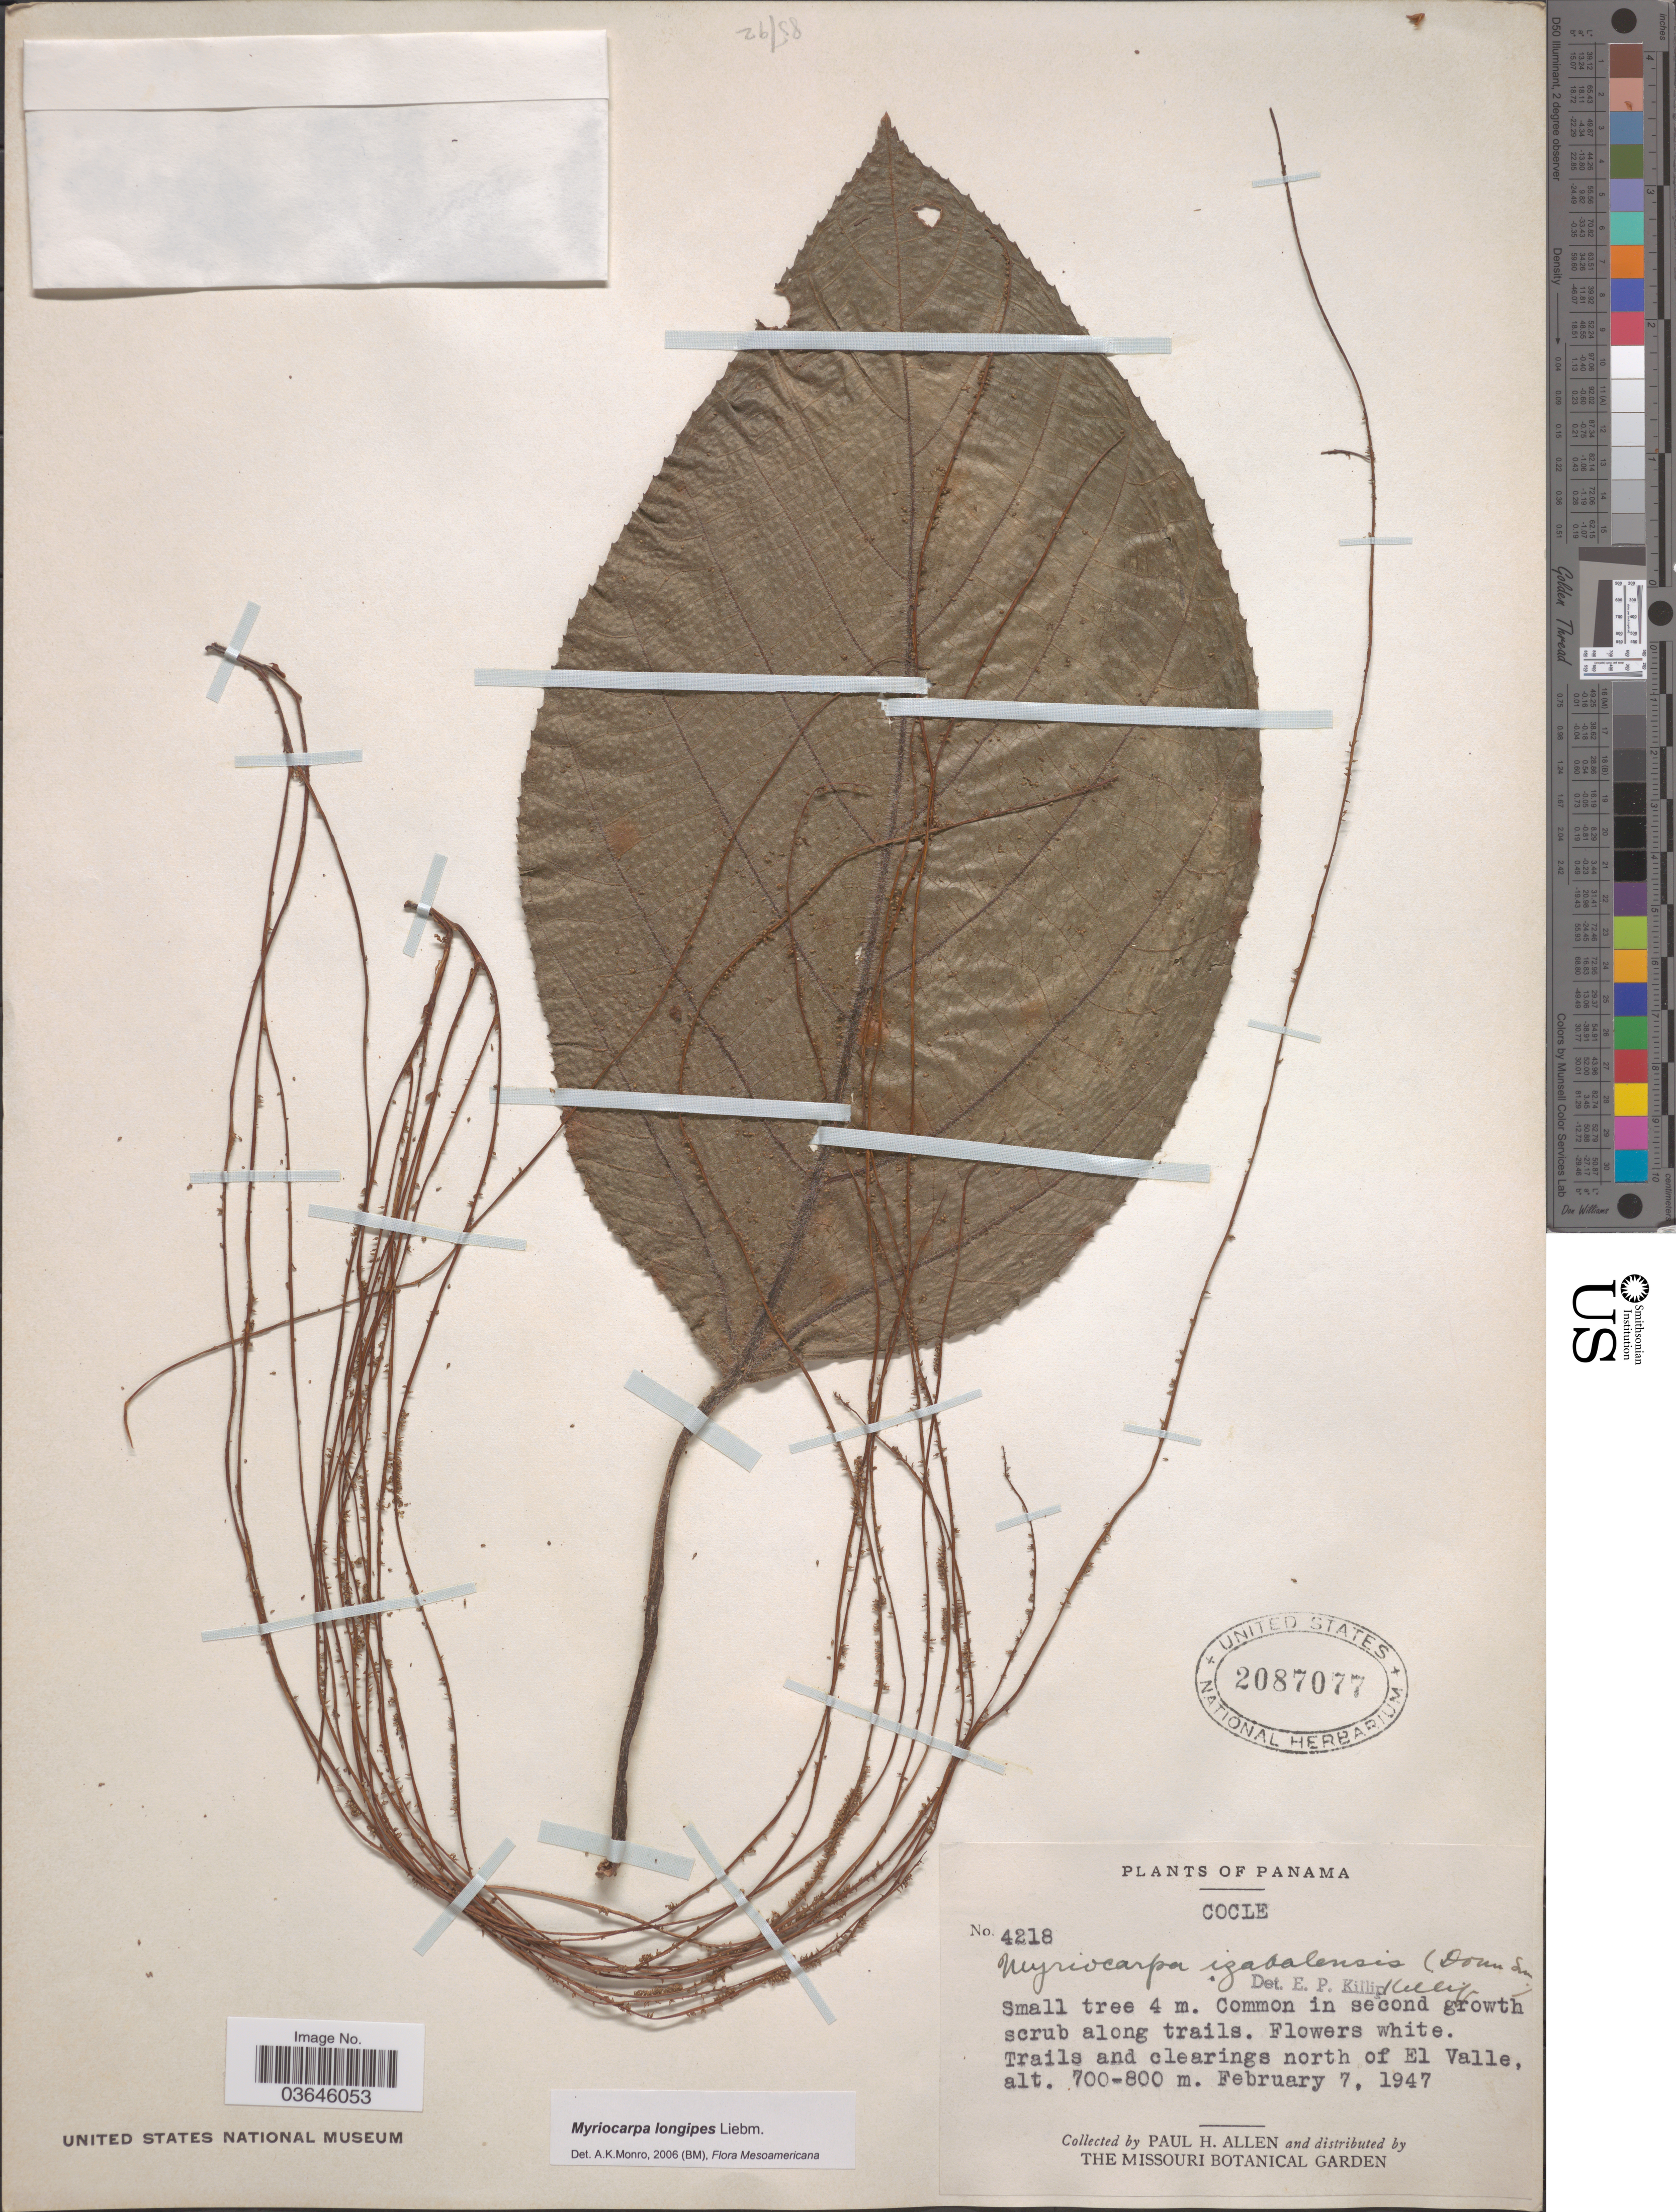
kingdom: Plantae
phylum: Tracheophyta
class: Magnoliopsida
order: Rosales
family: Urticaceae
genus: Myriocarpa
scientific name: Myriocarpa longipes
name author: Liebm.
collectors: P. H. Allen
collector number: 4218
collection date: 1947-02-07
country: Panama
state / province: Cocle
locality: Trails and clearings north of El Valle.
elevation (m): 700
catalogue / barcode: US 2087077